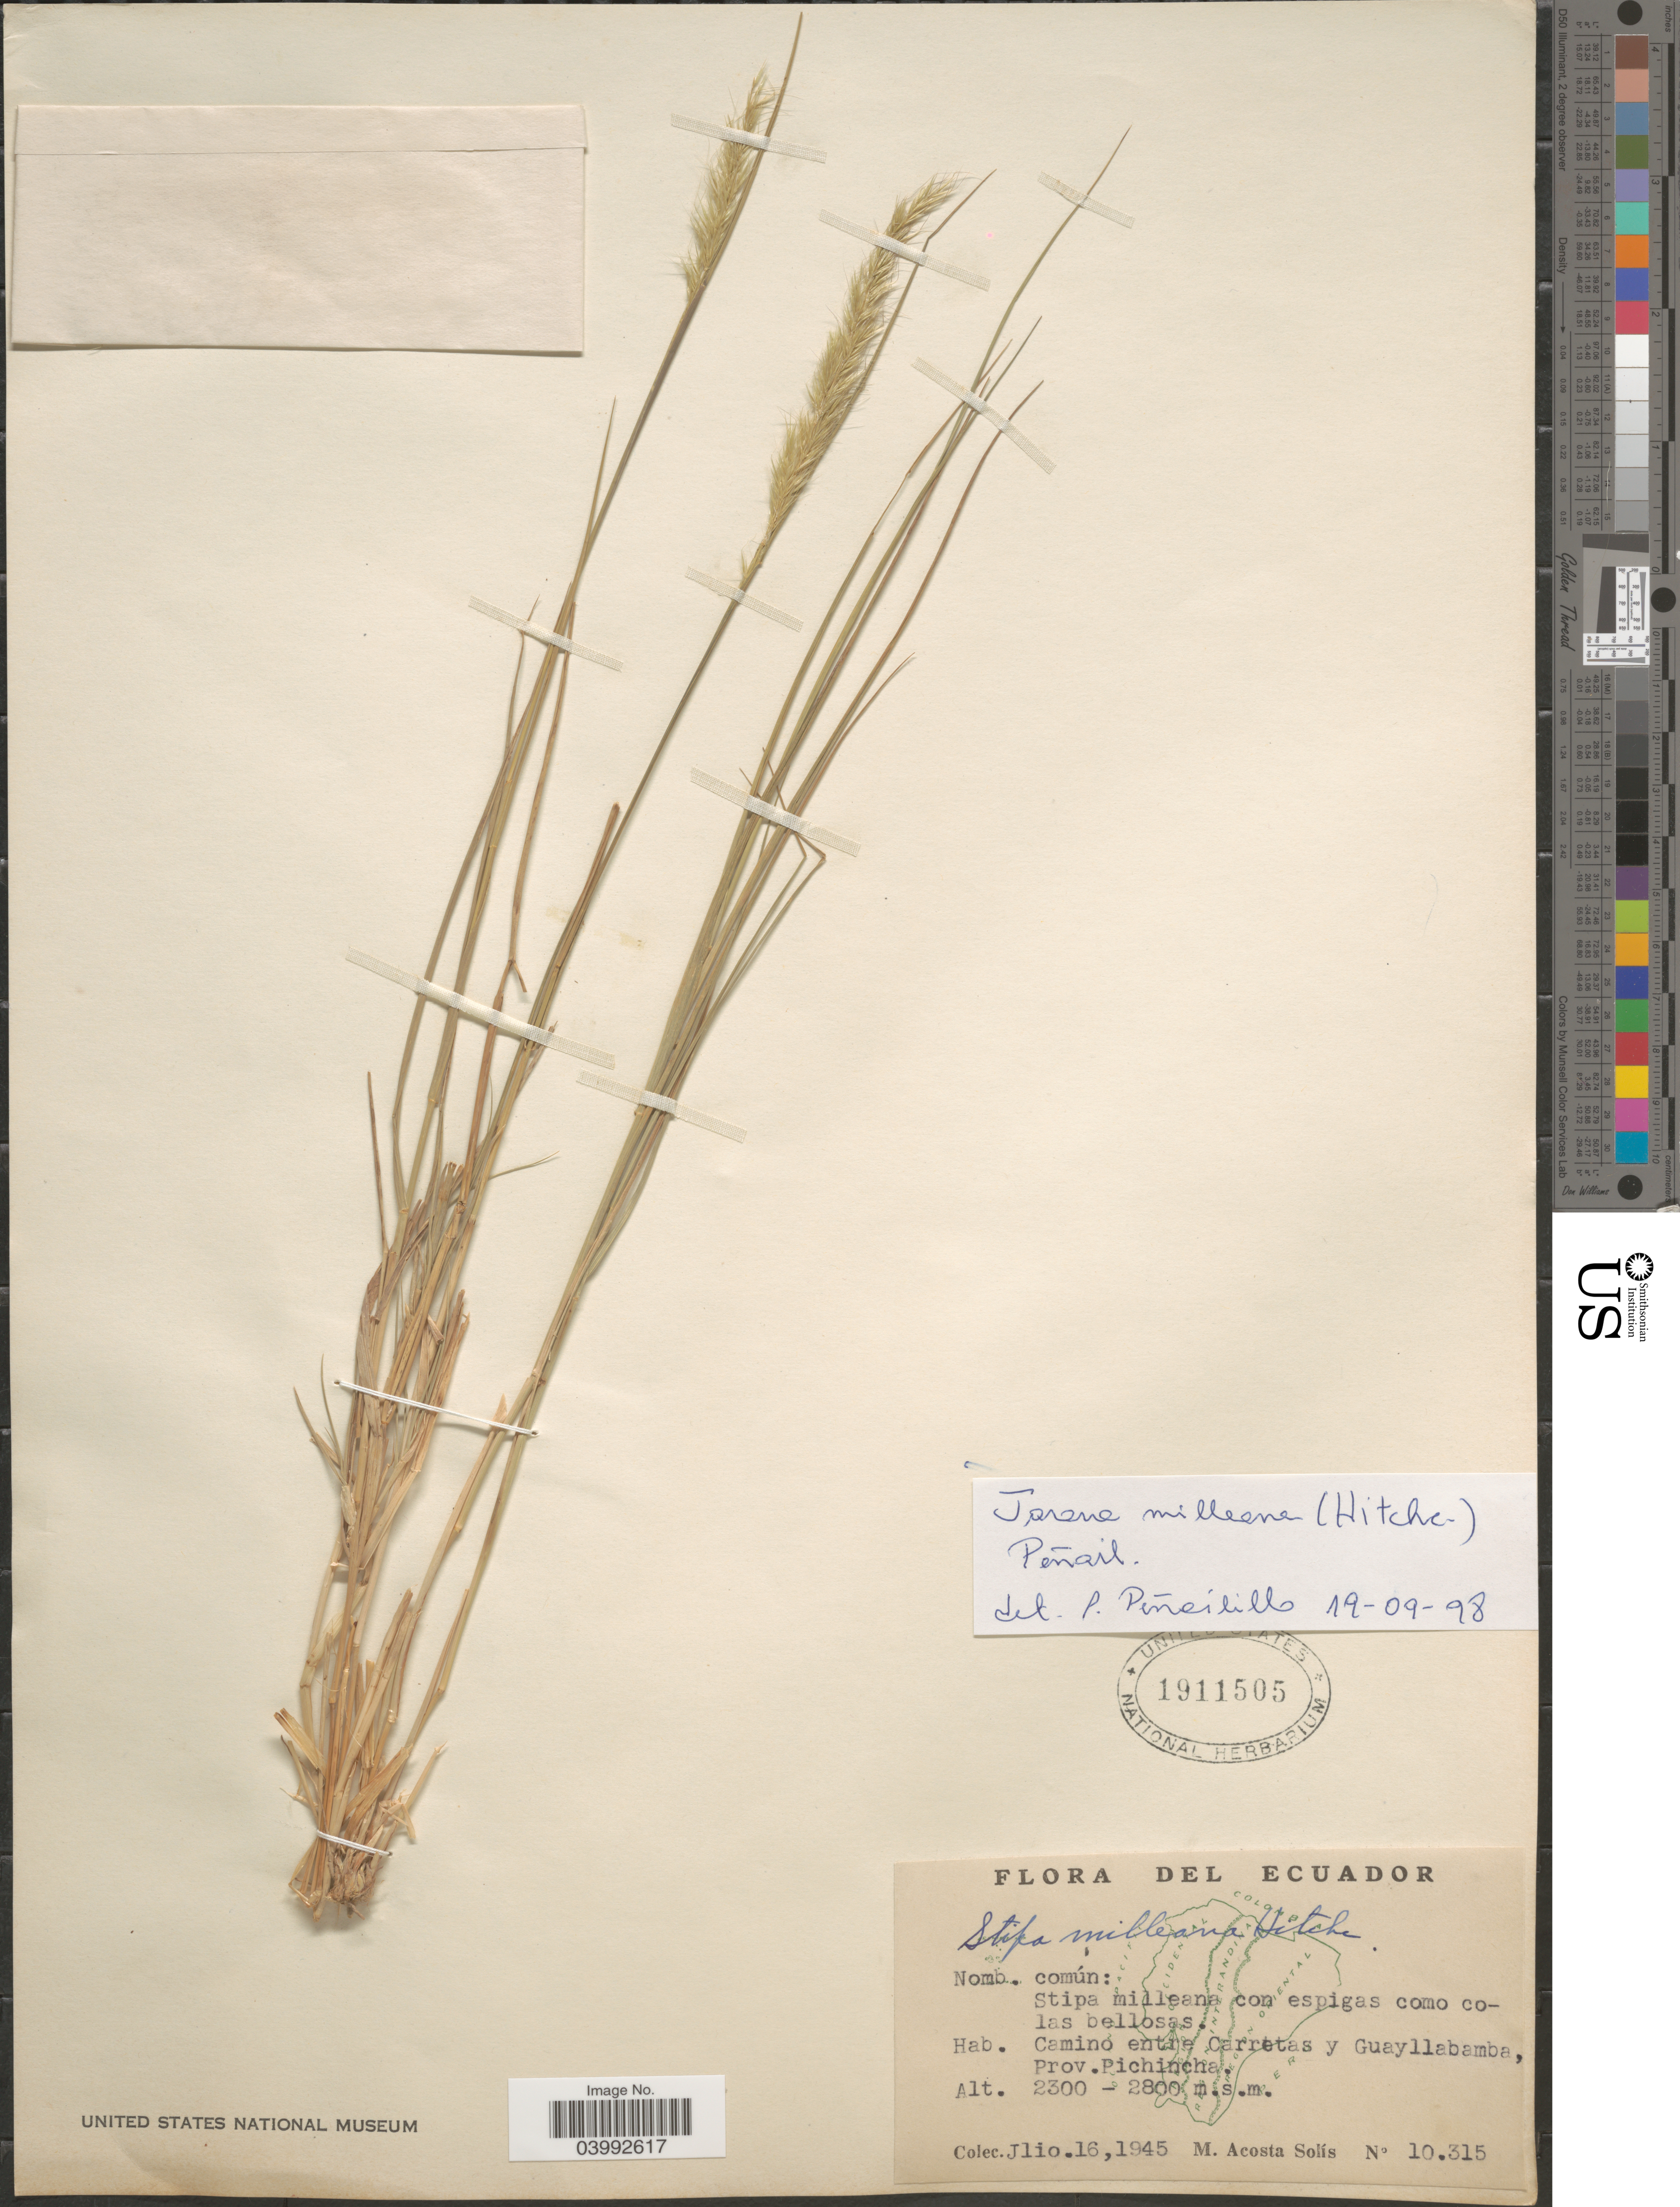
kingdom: Plantae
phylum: Tracheophyta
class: Liliopsida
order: Poales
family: Poaceae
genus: Jarava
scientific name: Jarava milleana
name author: (Hitchc.) Peñail.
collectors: M. Acosta Solis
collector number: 10315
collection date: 1945-07-16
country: Ecuador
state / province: Pichincha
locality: Camino entre Carretas y Guayllabamba.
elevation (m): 2300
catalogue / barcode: US 1911505